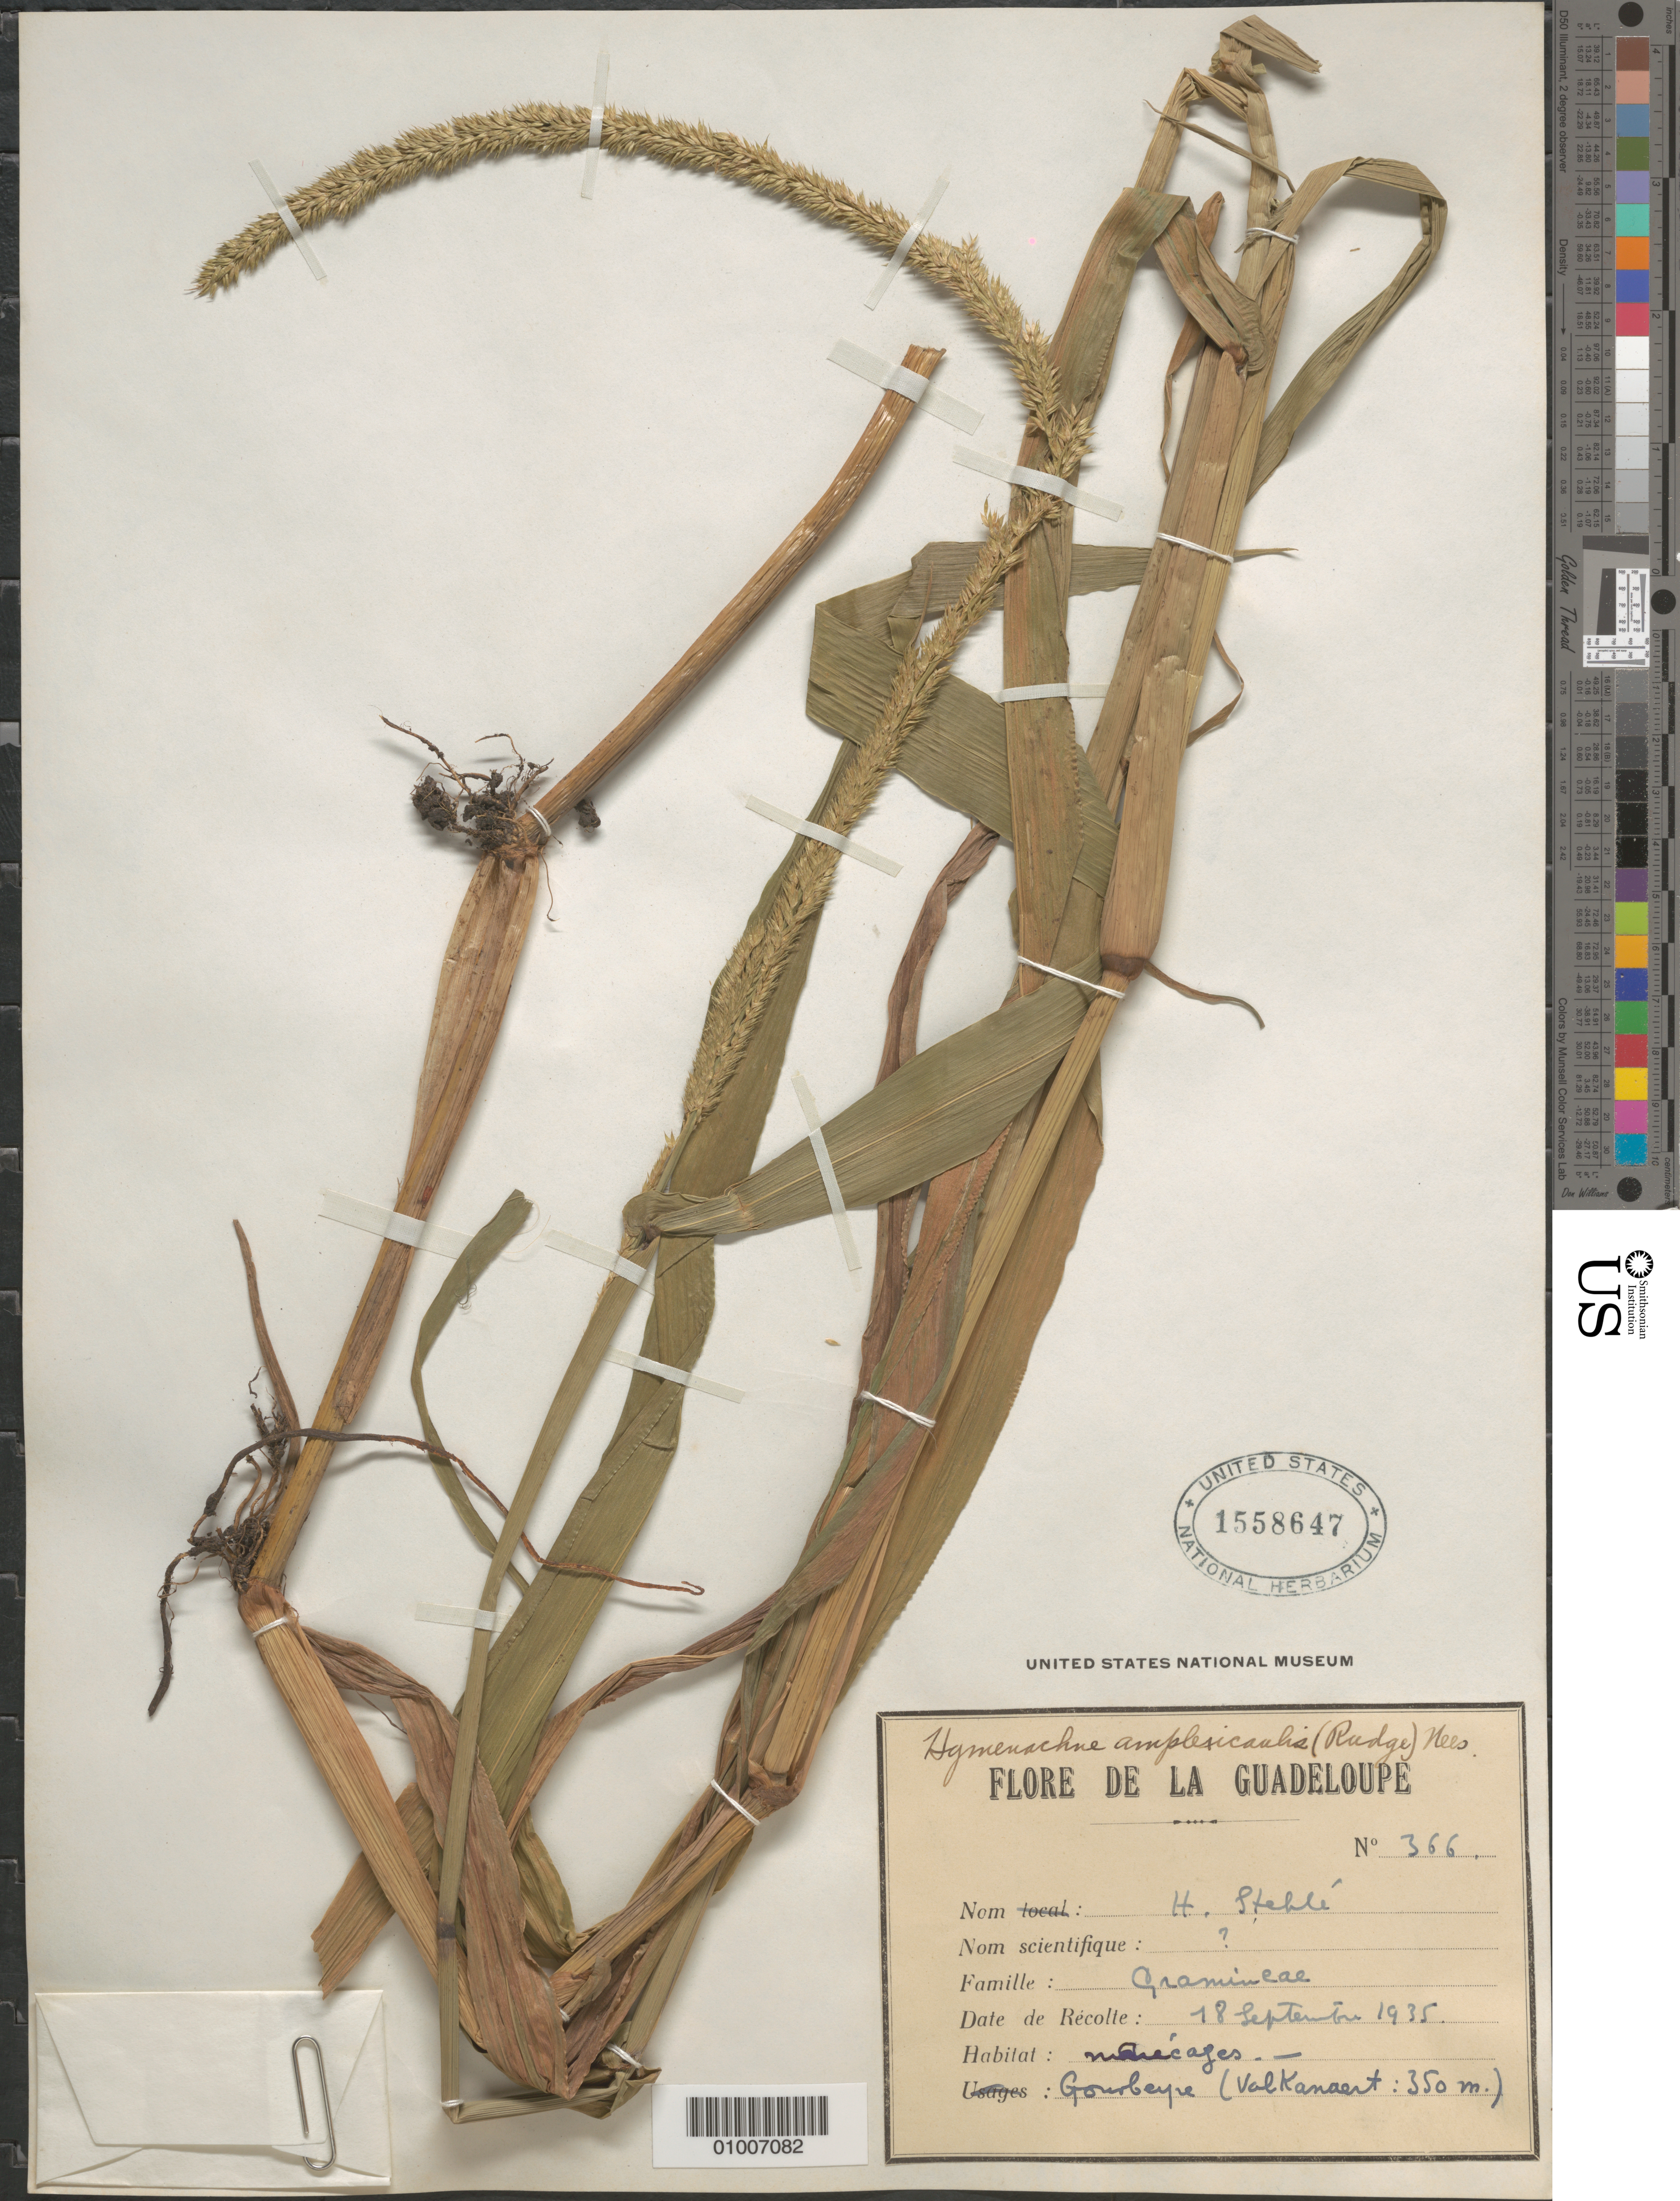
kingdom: Plantae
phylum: Tracheophyta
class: Liliopsida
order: Poales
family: Poaceae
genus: Hymenachne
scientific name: Hymenachne amplexicaulis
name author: (Rudge) Nees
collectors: H. Stehlé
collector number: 366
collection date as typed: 18 Sep 1935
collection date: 1935-09-18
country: Guadeloupe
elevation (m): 360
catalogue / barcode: US 1558647